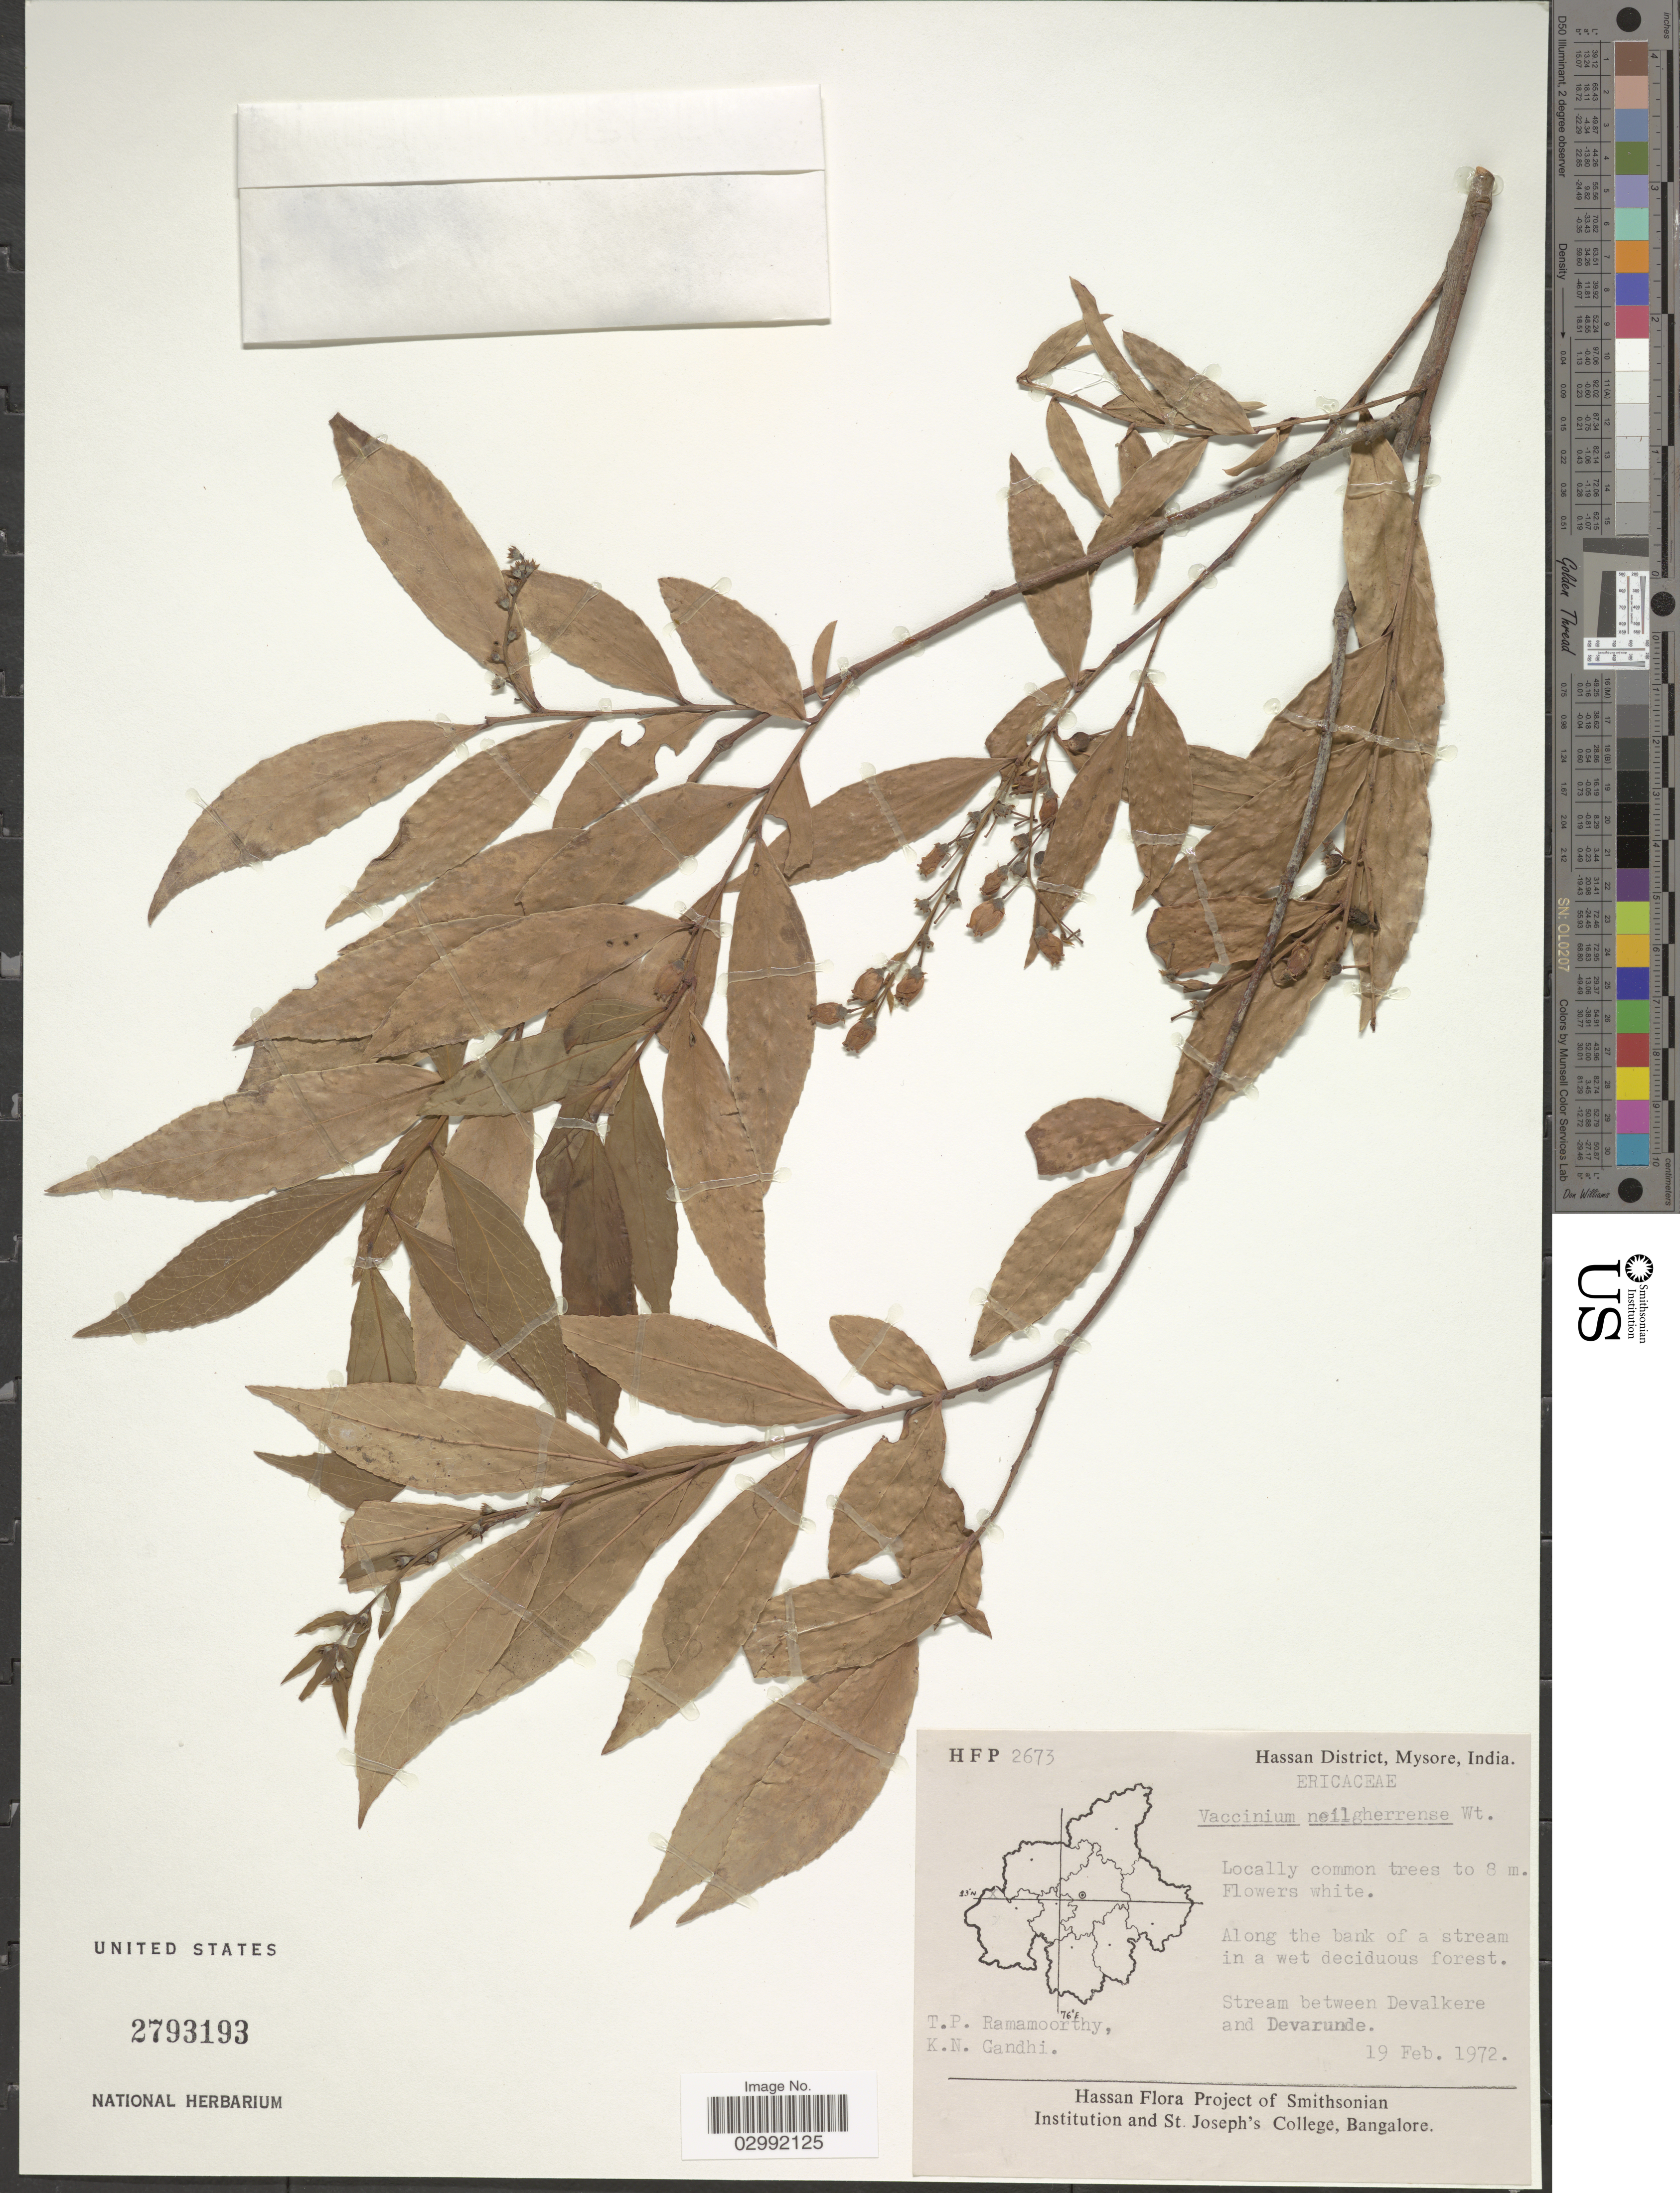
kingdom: Plantae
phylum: Tracheophyta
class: Magnoliopsida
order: Ericales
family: Ericaceae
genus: Vaccinium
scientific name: Vaccinium neilgherrense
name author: Wight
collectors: T. P. Ramamoorthy & K. N. Gandhi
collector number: HFP2673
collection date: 1972-02-19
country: India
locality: Hassan District, Mysore, Stream between Devalkere and Devarunde.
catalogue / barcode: US 2793193